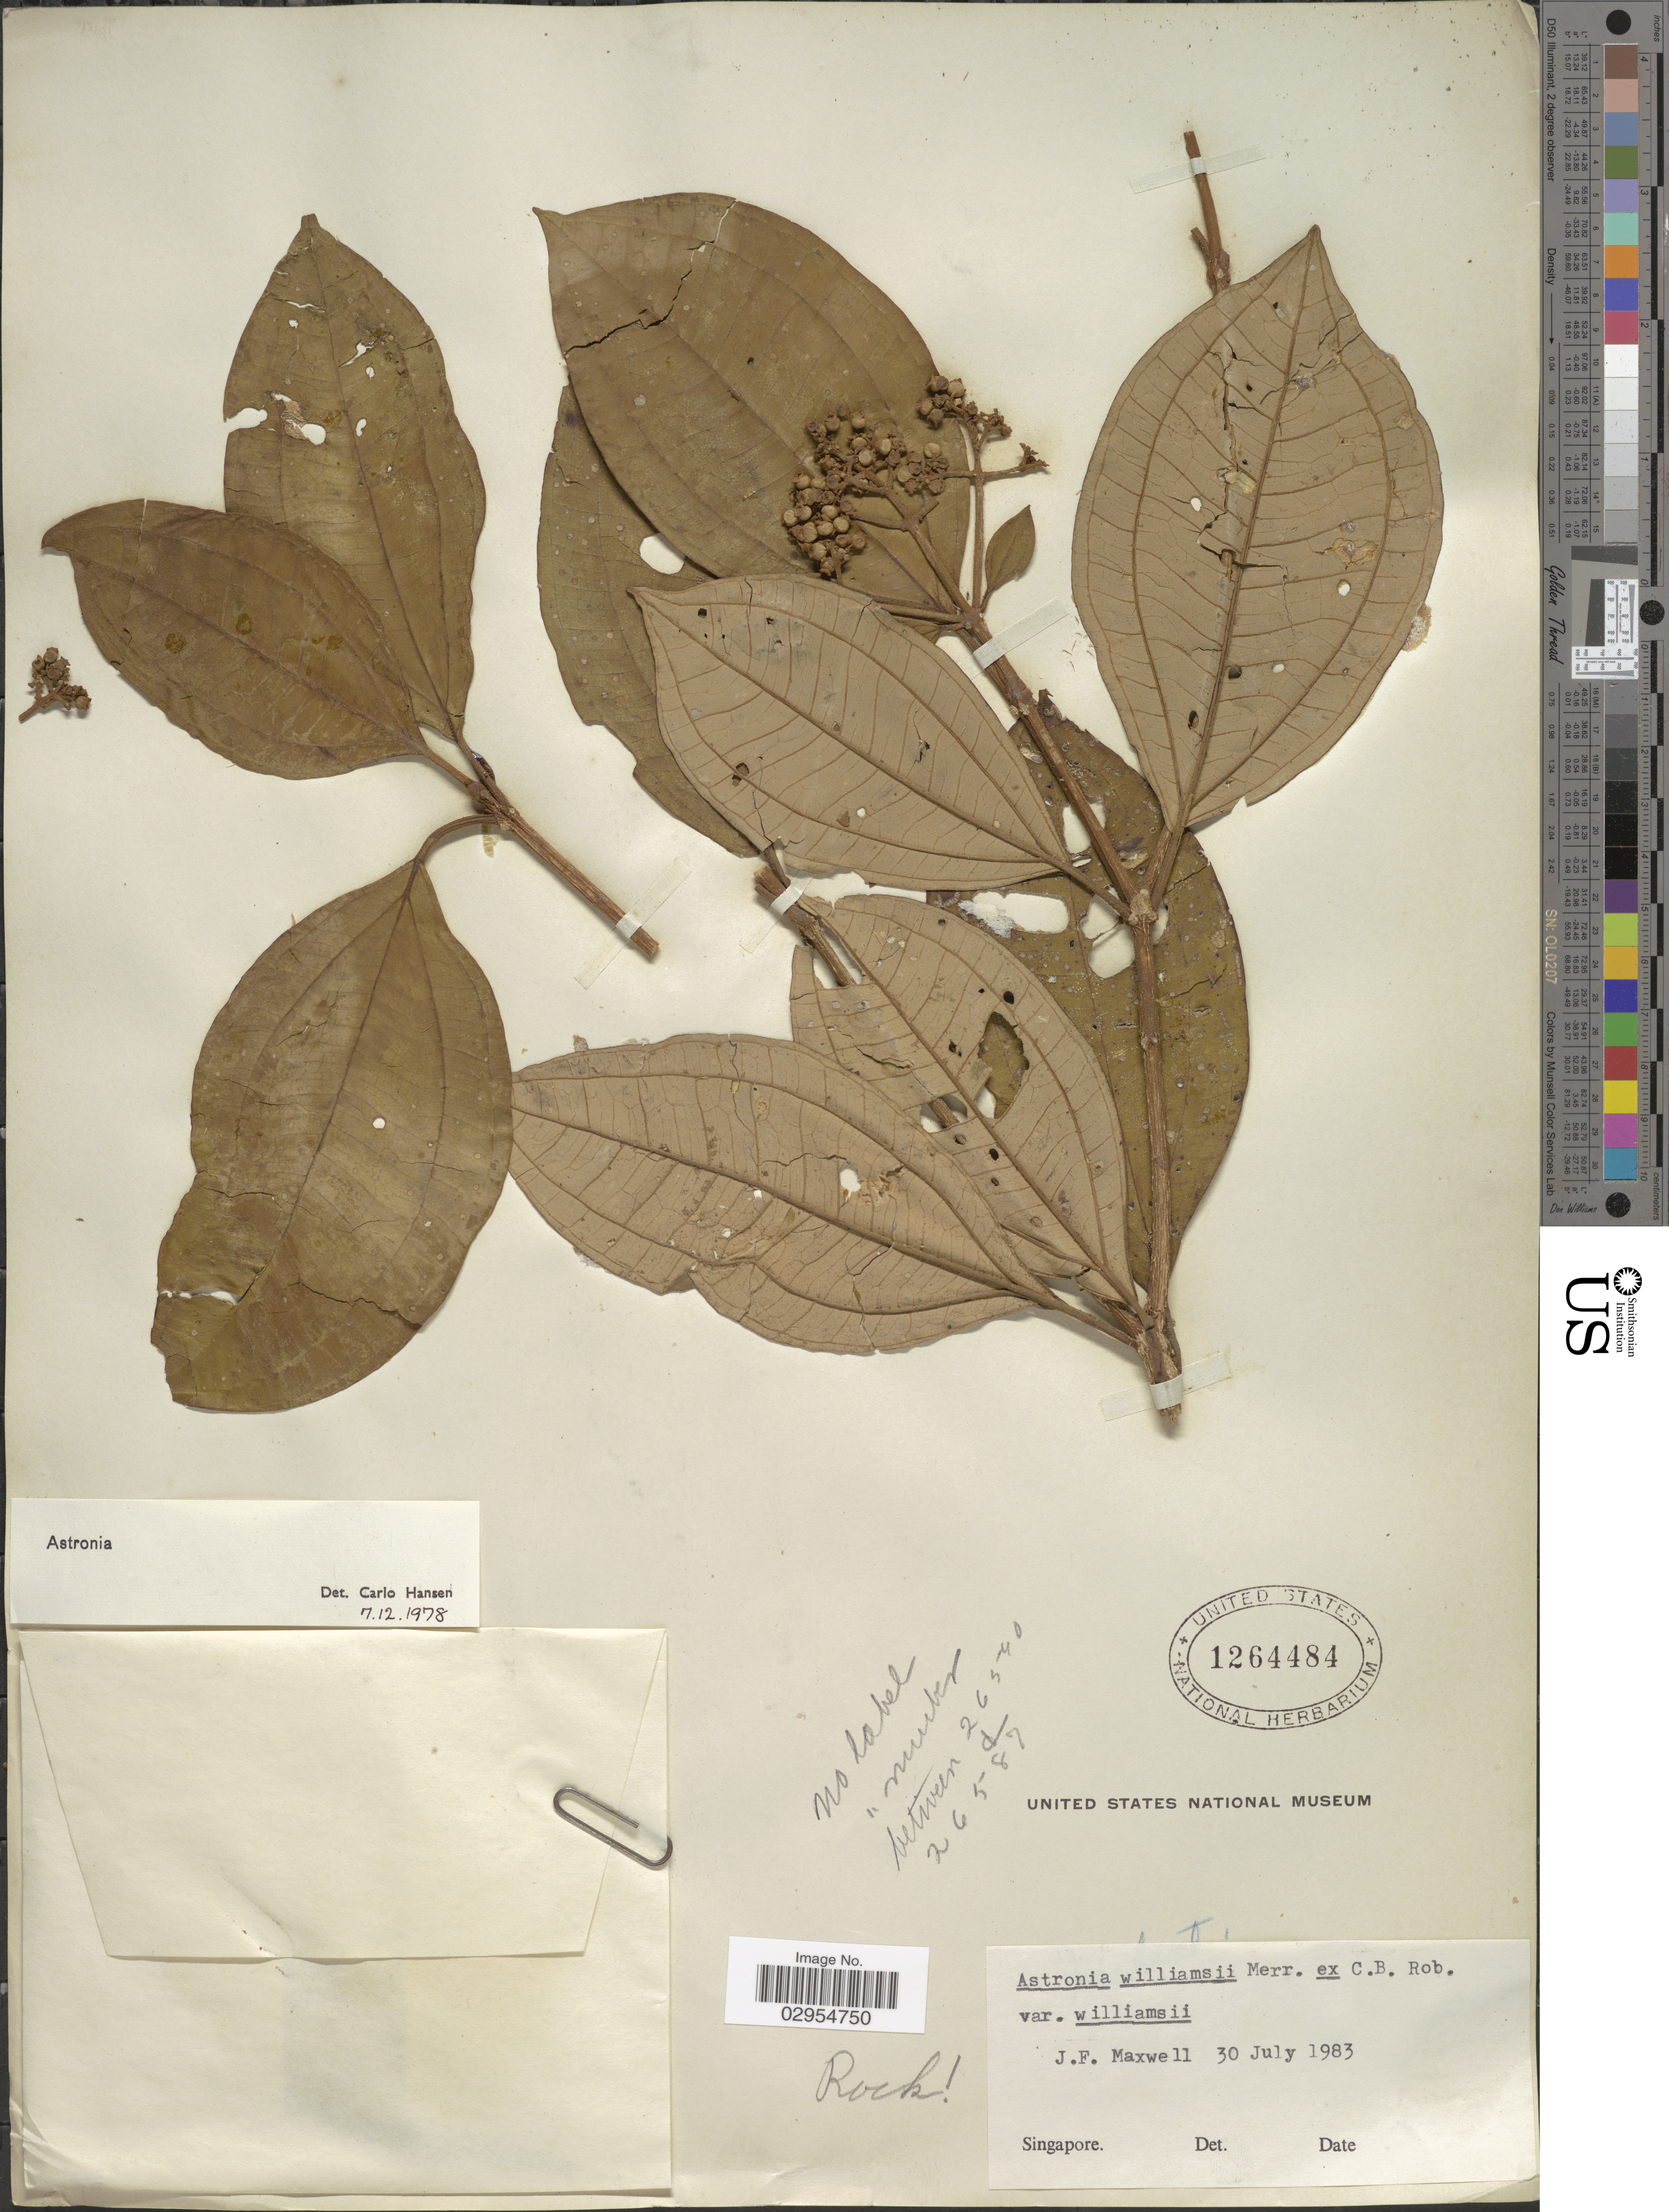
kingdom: Plantae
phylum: Tracheophyta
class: Magnoliopsida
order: Myrtales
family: Melastomataceae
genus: Astronia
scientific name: Astronia williamsii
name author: Merr. ex C.B. Rob.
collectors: J. Maxwell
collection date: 1983-07-30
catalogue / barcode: US 1264484